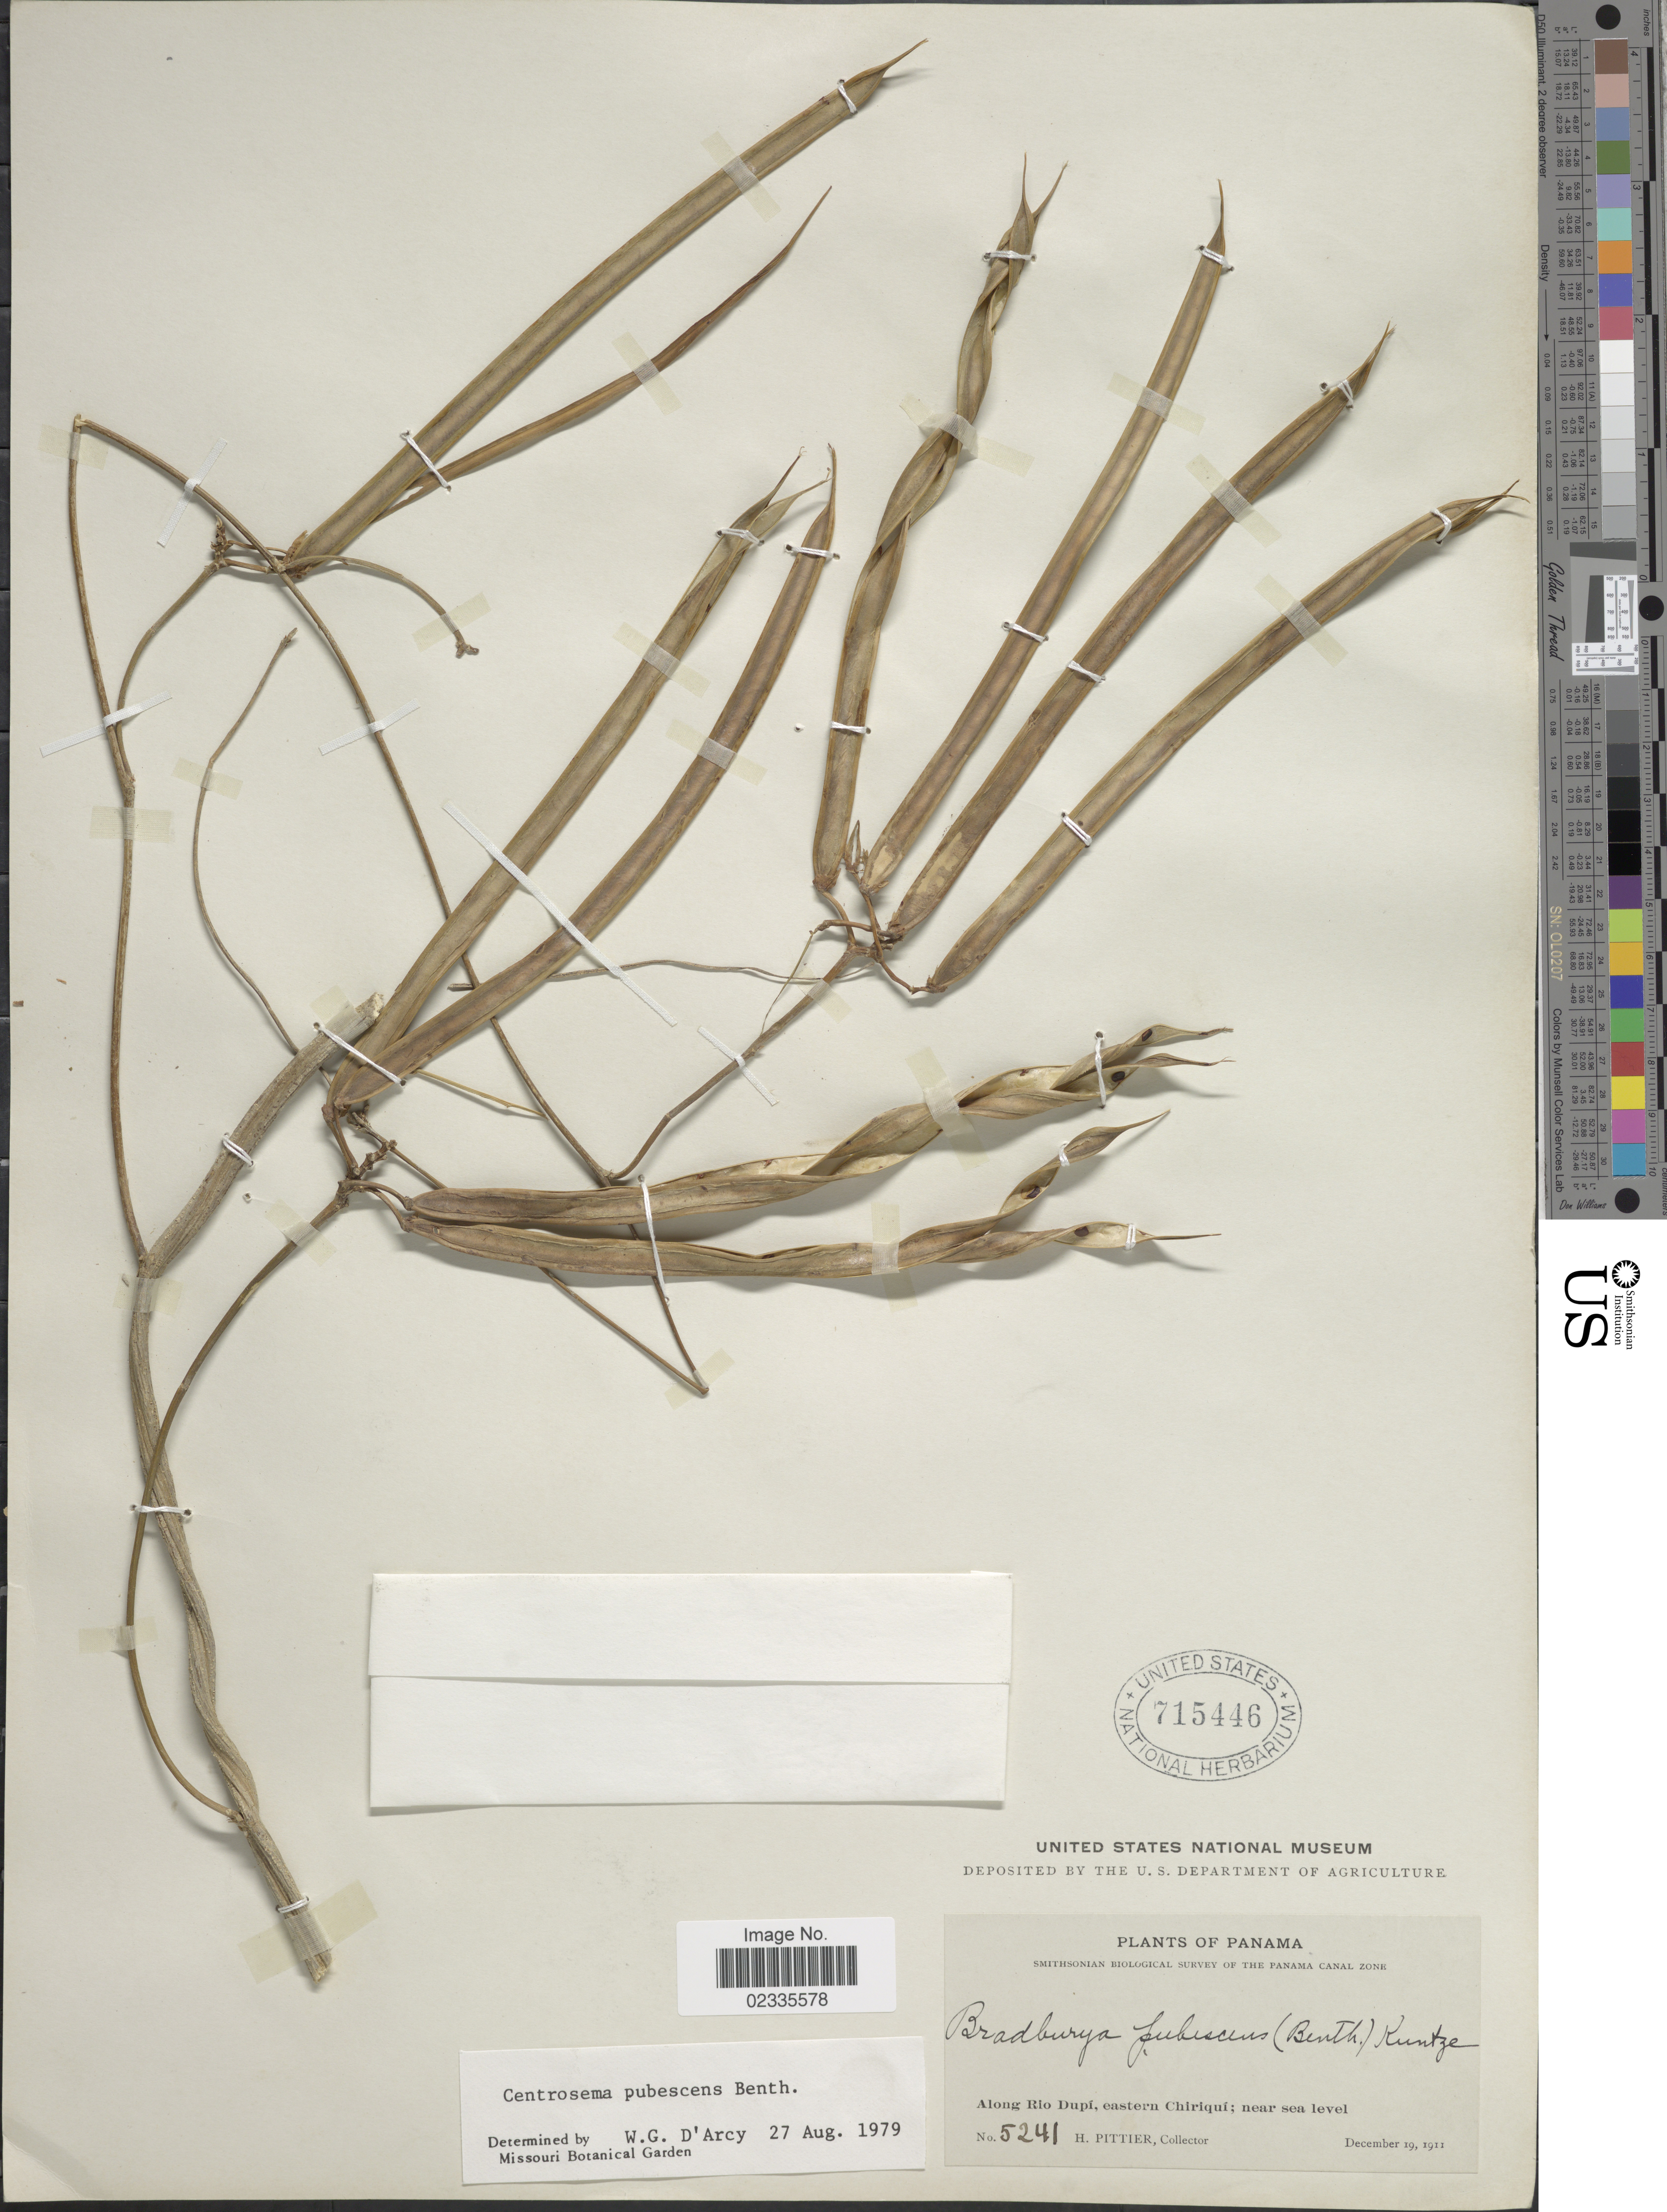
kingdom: Plantae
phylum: Tracheophyta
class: Magnoliopsida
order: Fabales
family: Fabaceae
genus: Centrosema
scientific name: Centrosema pubescens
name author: Benth.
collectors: H. F. Pittier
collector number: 5241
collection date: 1911-12-19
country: Panama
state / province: Chiriqui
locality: Along Rio Dupi, Eastern Chiriqui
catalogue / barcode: US 715446